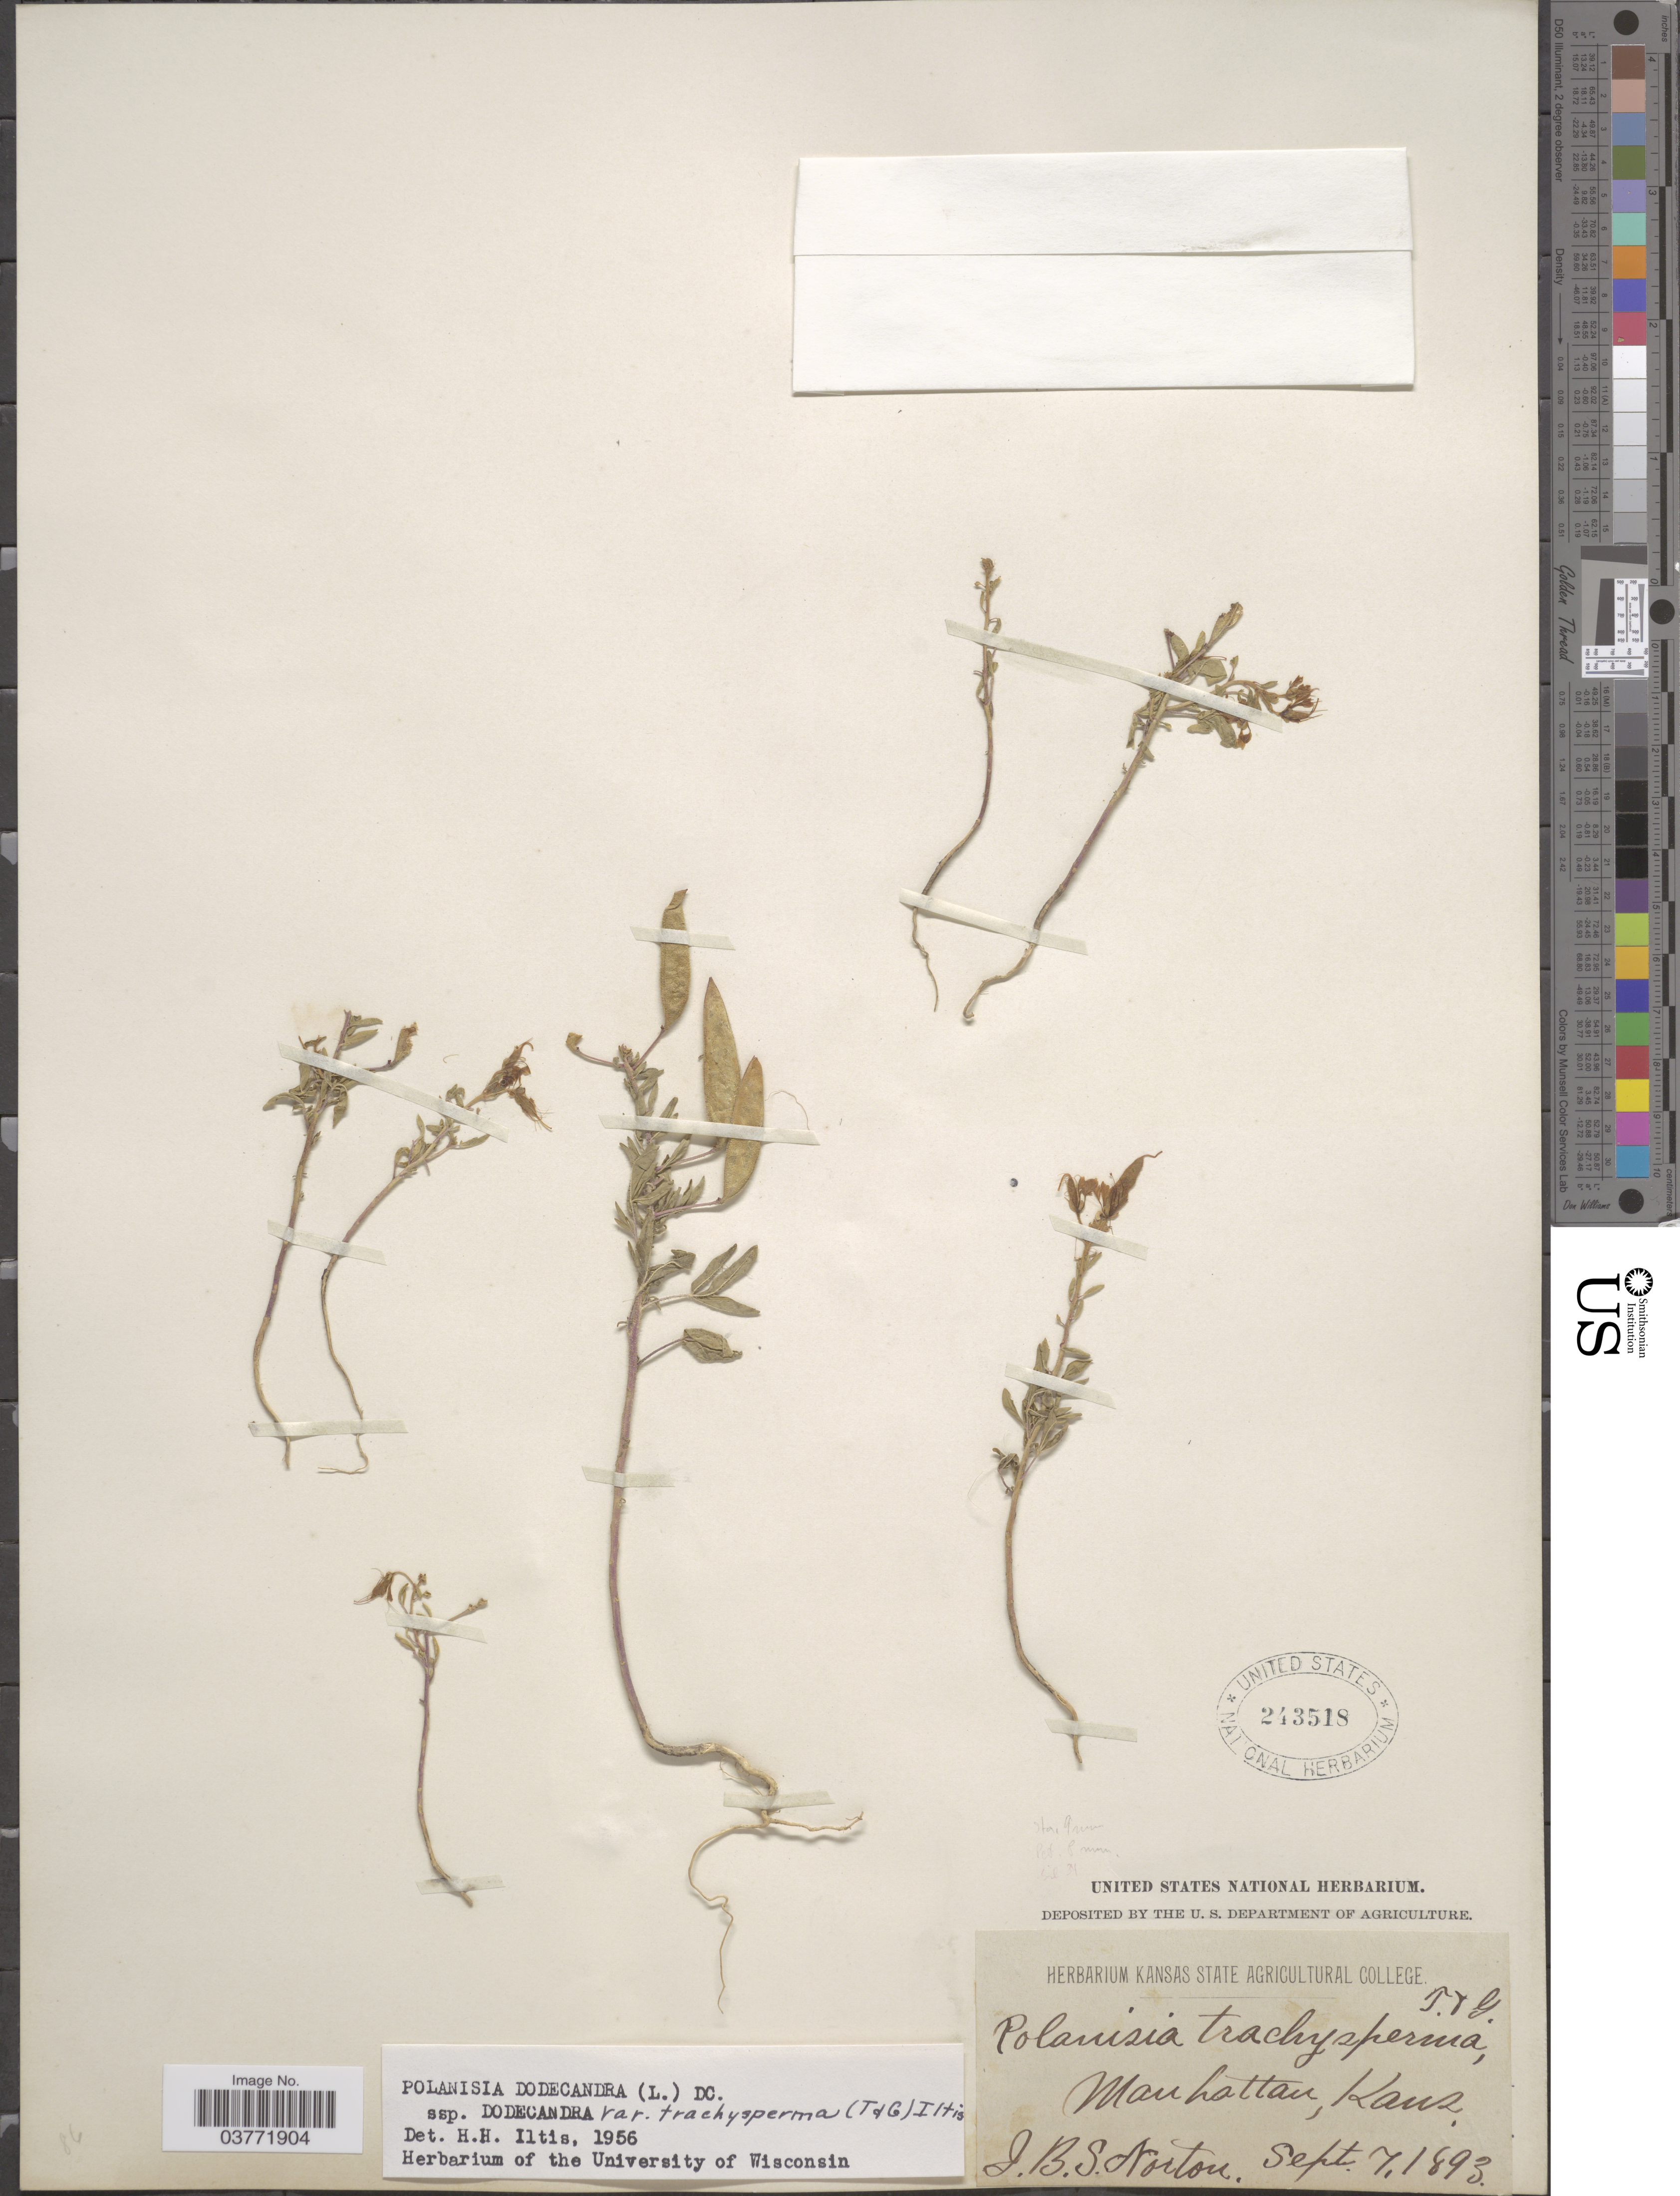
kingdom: Plantae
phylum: Tracheophyta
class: Magnoliopsida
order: Brassicales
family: Cleomaceae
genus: Polanisia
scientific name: Polanisia trachysperma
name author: Torr. & A. Gray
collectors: J. B. S. Norton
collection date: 1893-09-07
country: United States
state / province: Kansas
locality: Manhattan.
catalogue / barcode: US 243518